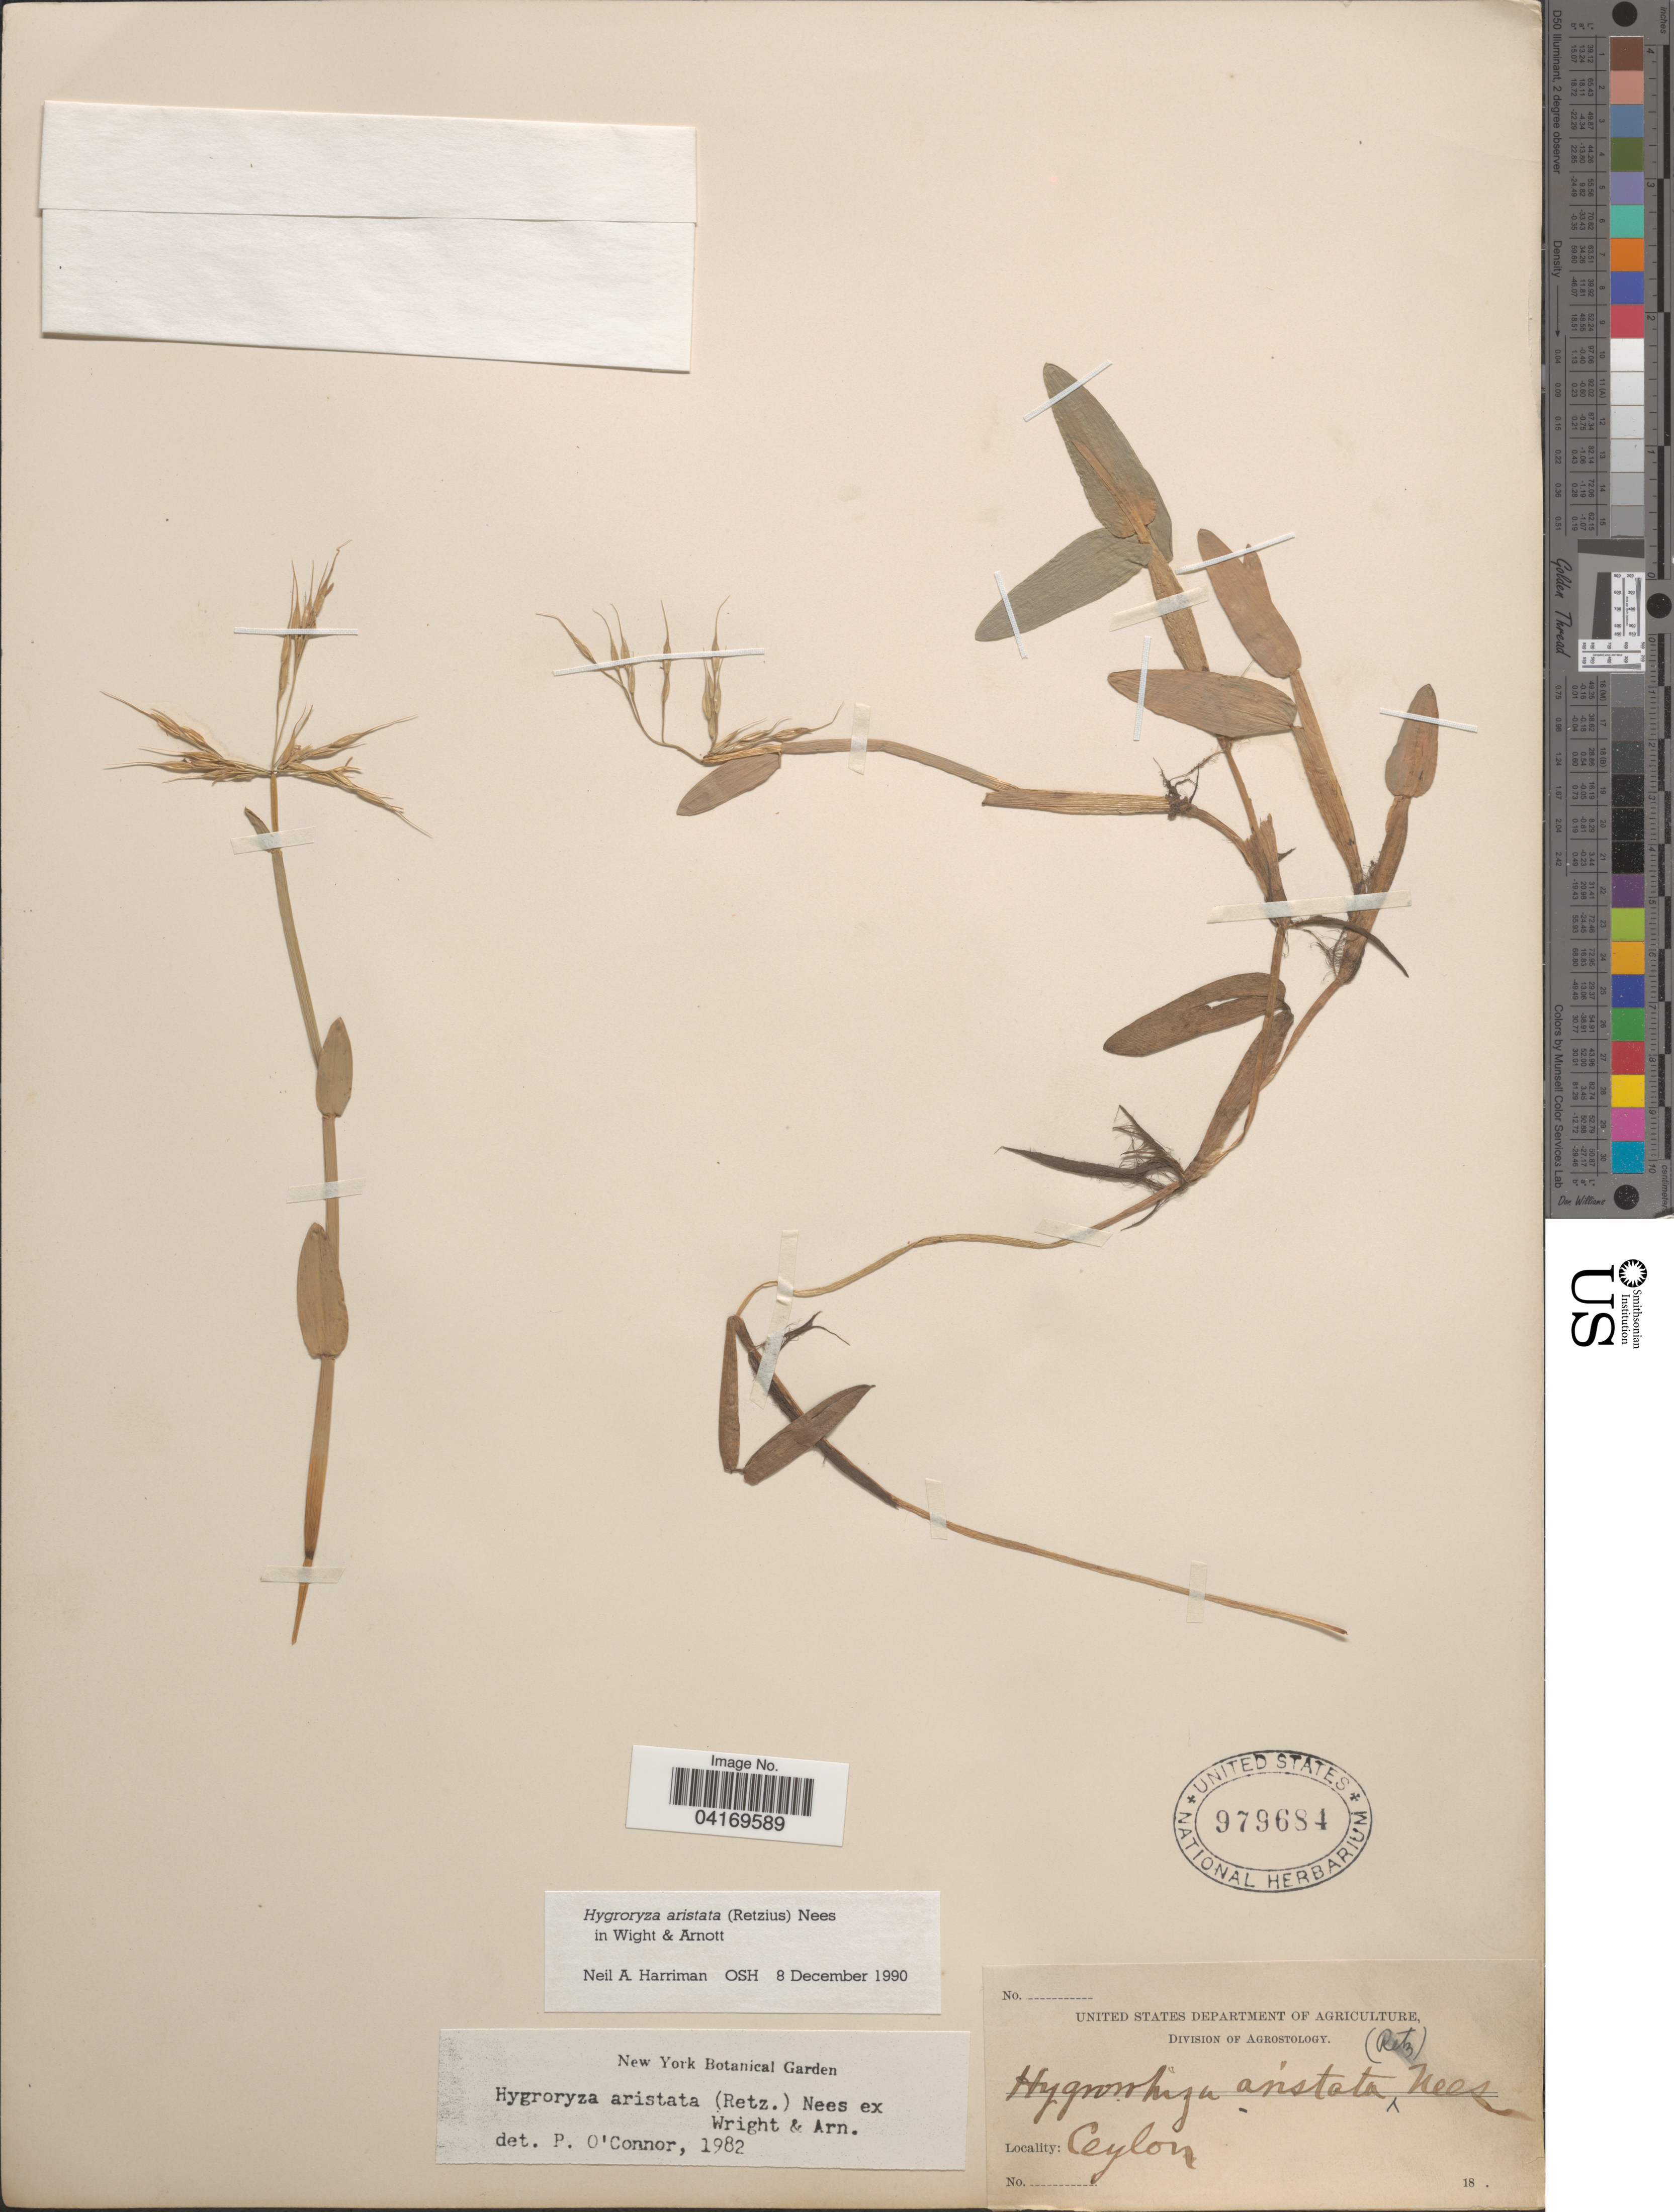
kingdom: Plantae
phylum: Tracheophyta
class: Liliopsida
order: Poales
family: Poaceae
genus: Hygroryza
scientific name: Hygroryza aristata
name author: (Retz.) Nees ex Wright & Arn.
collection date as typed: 18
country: Sri Lanka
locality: Ceylon.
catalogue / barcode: US 979684